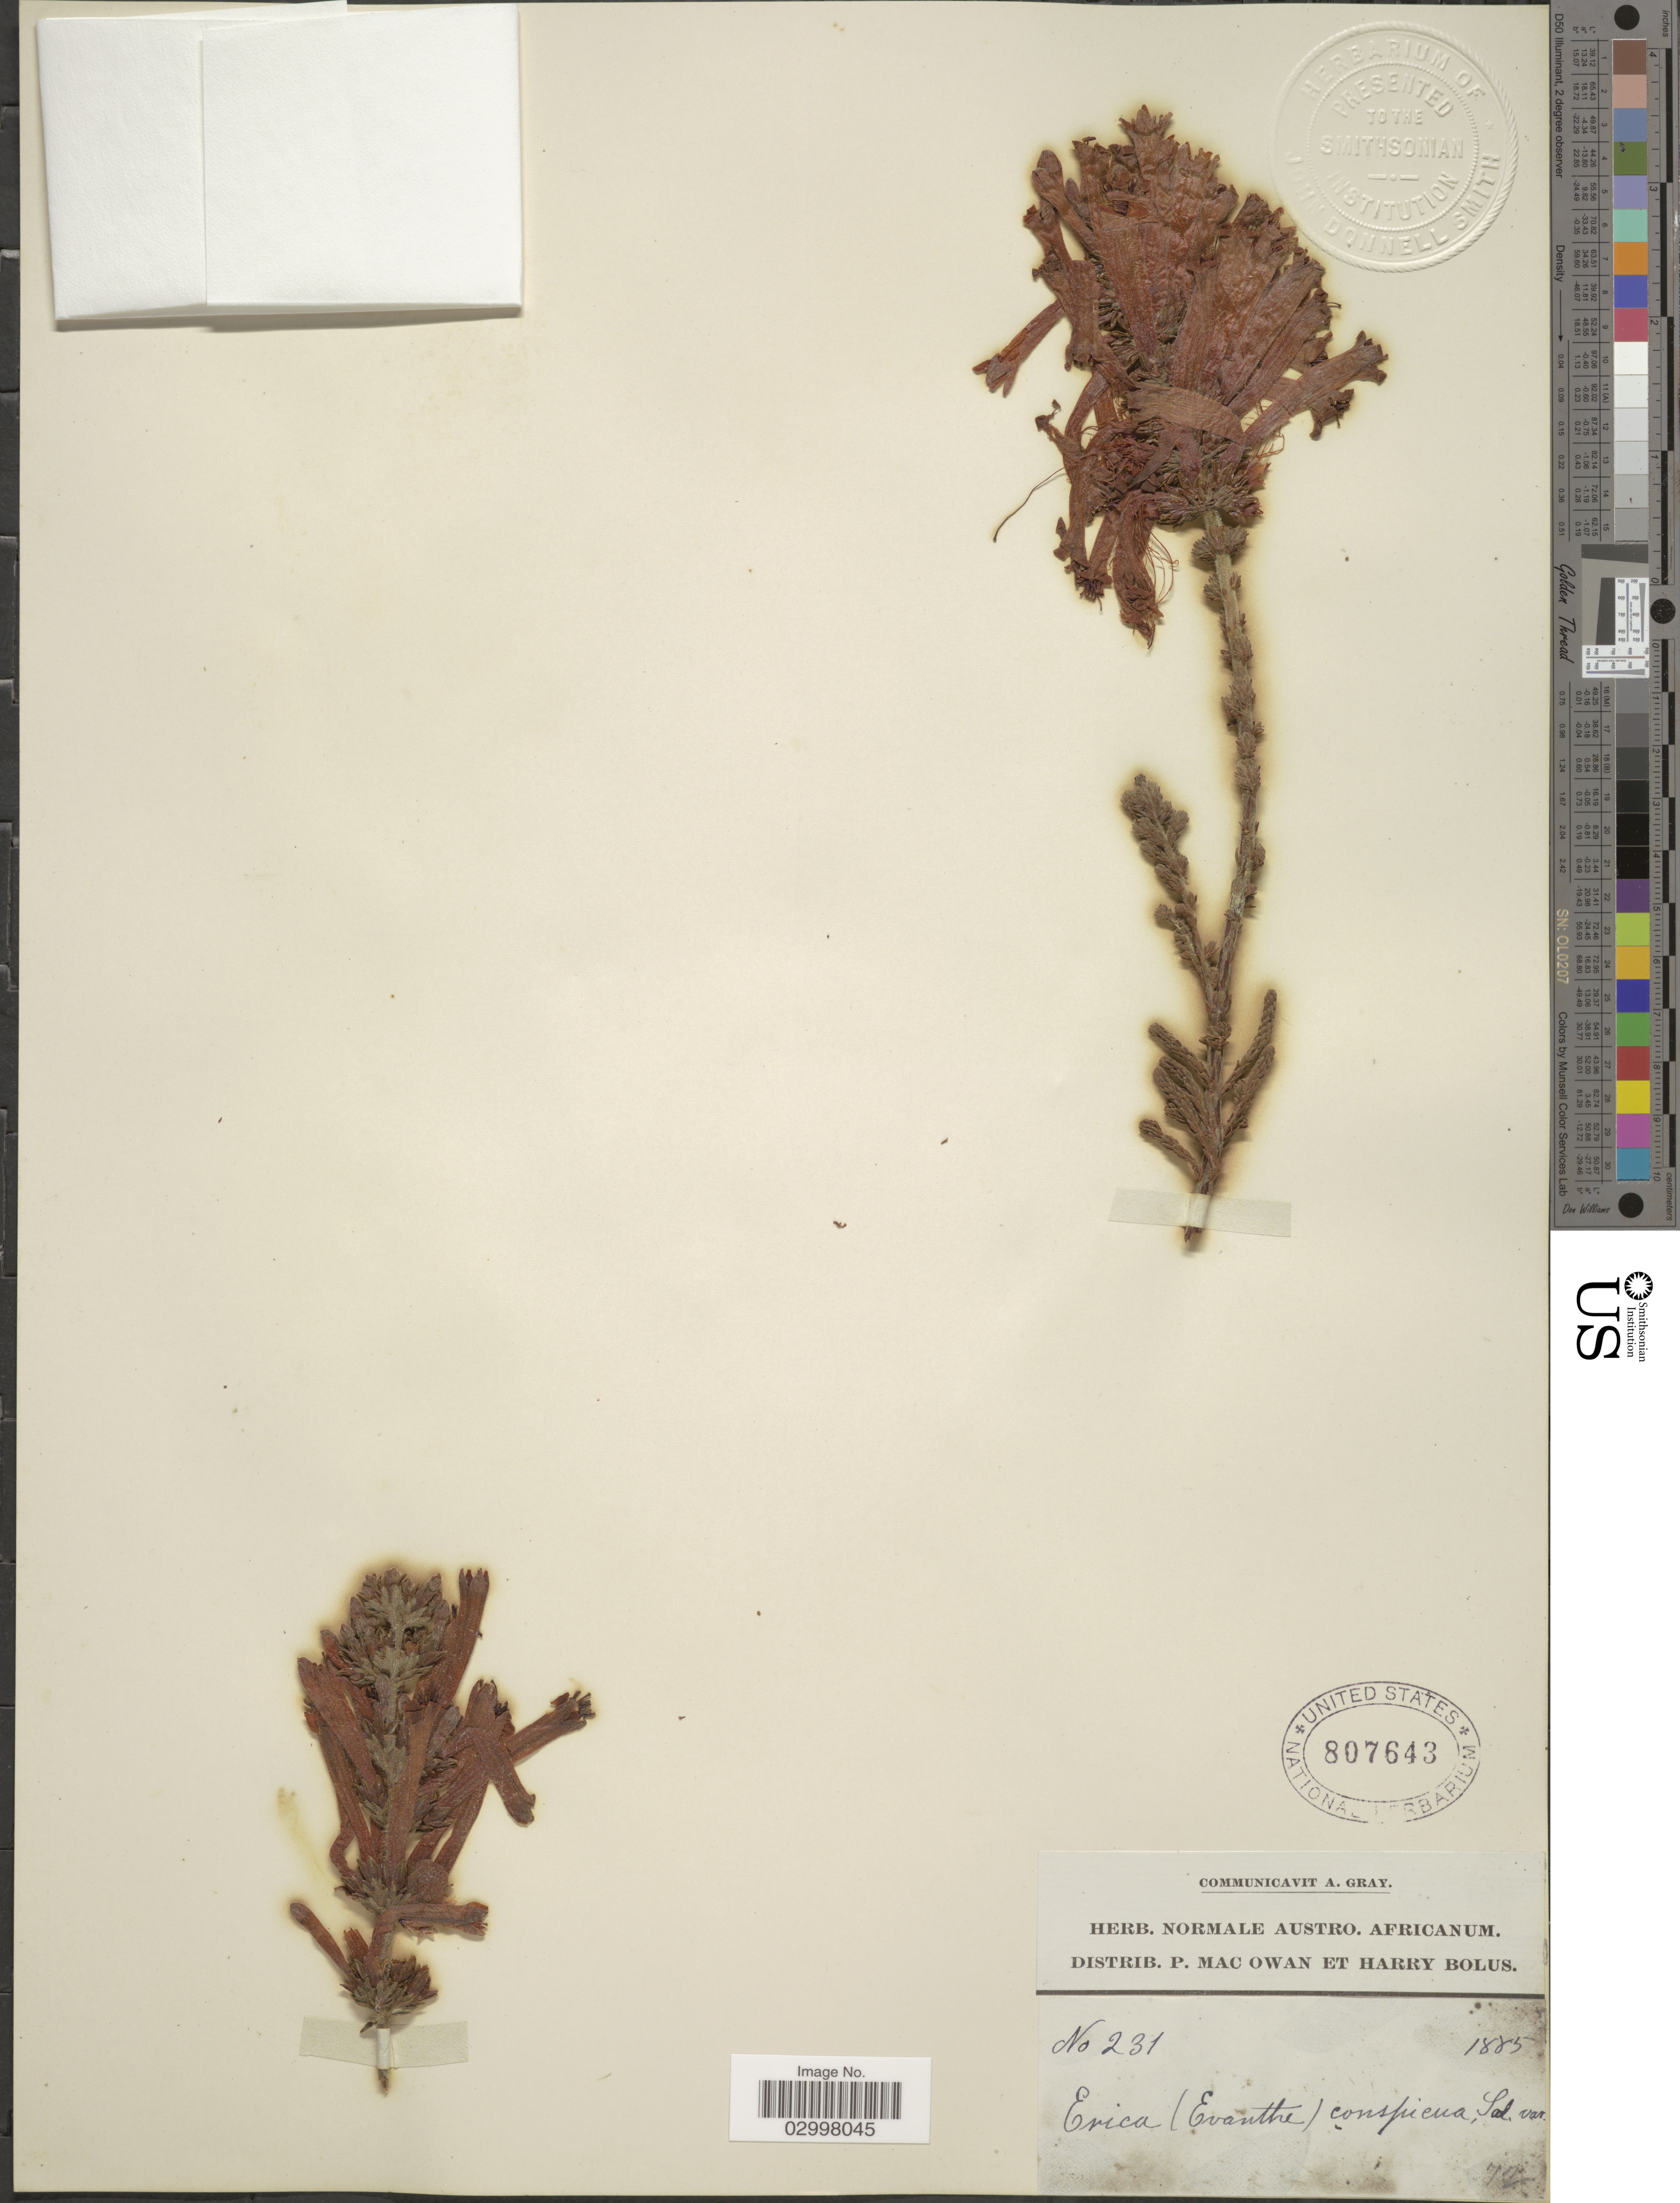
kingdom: Plantae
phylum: Tracheophyta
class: Magnoliopsida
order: Ericales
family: Ericaceae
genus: Erica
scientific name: Erica conspicua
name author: Sol.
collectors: P. MacOwan & H. Bolus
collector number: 231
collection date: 1885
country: South Africa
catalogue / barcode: US 807643